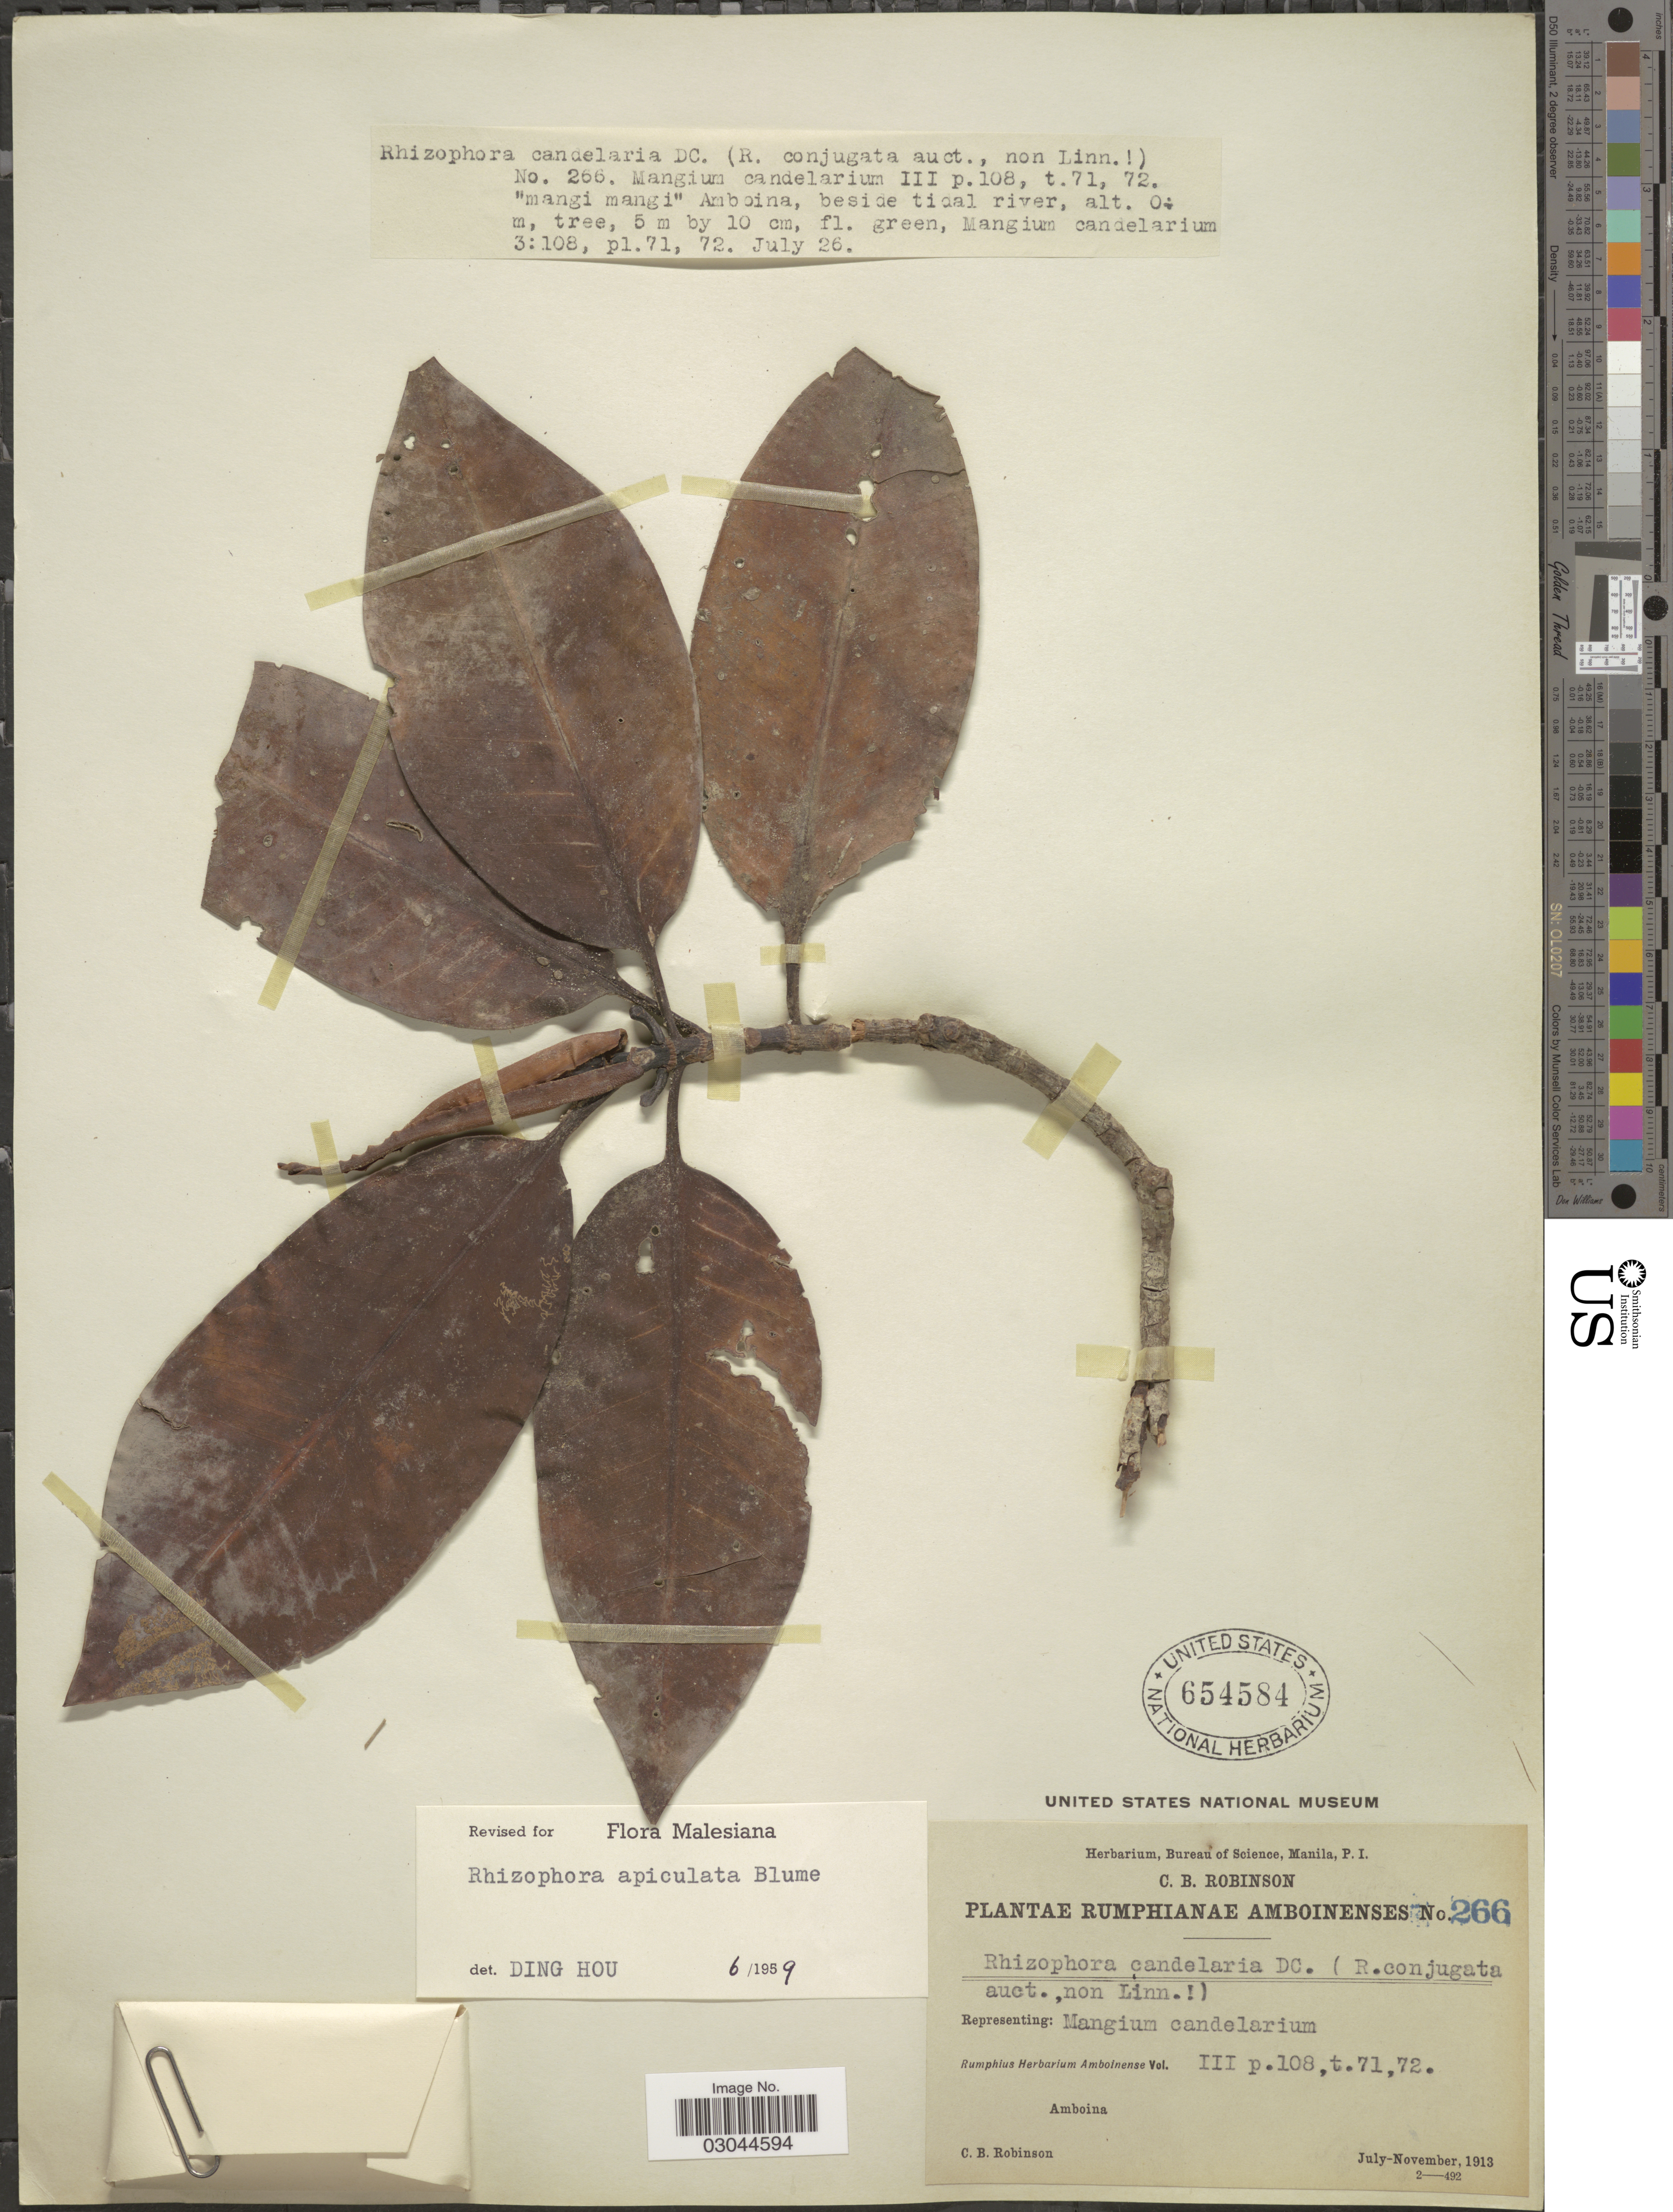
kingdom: Plantae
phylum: Tracheophyta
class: Magnoliopsida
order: Malpighiales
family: Rhizophoraceae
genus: Rhizophora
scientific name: Rhizophora apiculata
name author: Blume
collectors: C. Robinson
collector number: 266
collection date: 1913-07-26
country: Indonesia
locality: Rumphianae [unsure placement] Amboinenses. Amboina.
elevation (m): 0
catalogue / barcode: US 654584